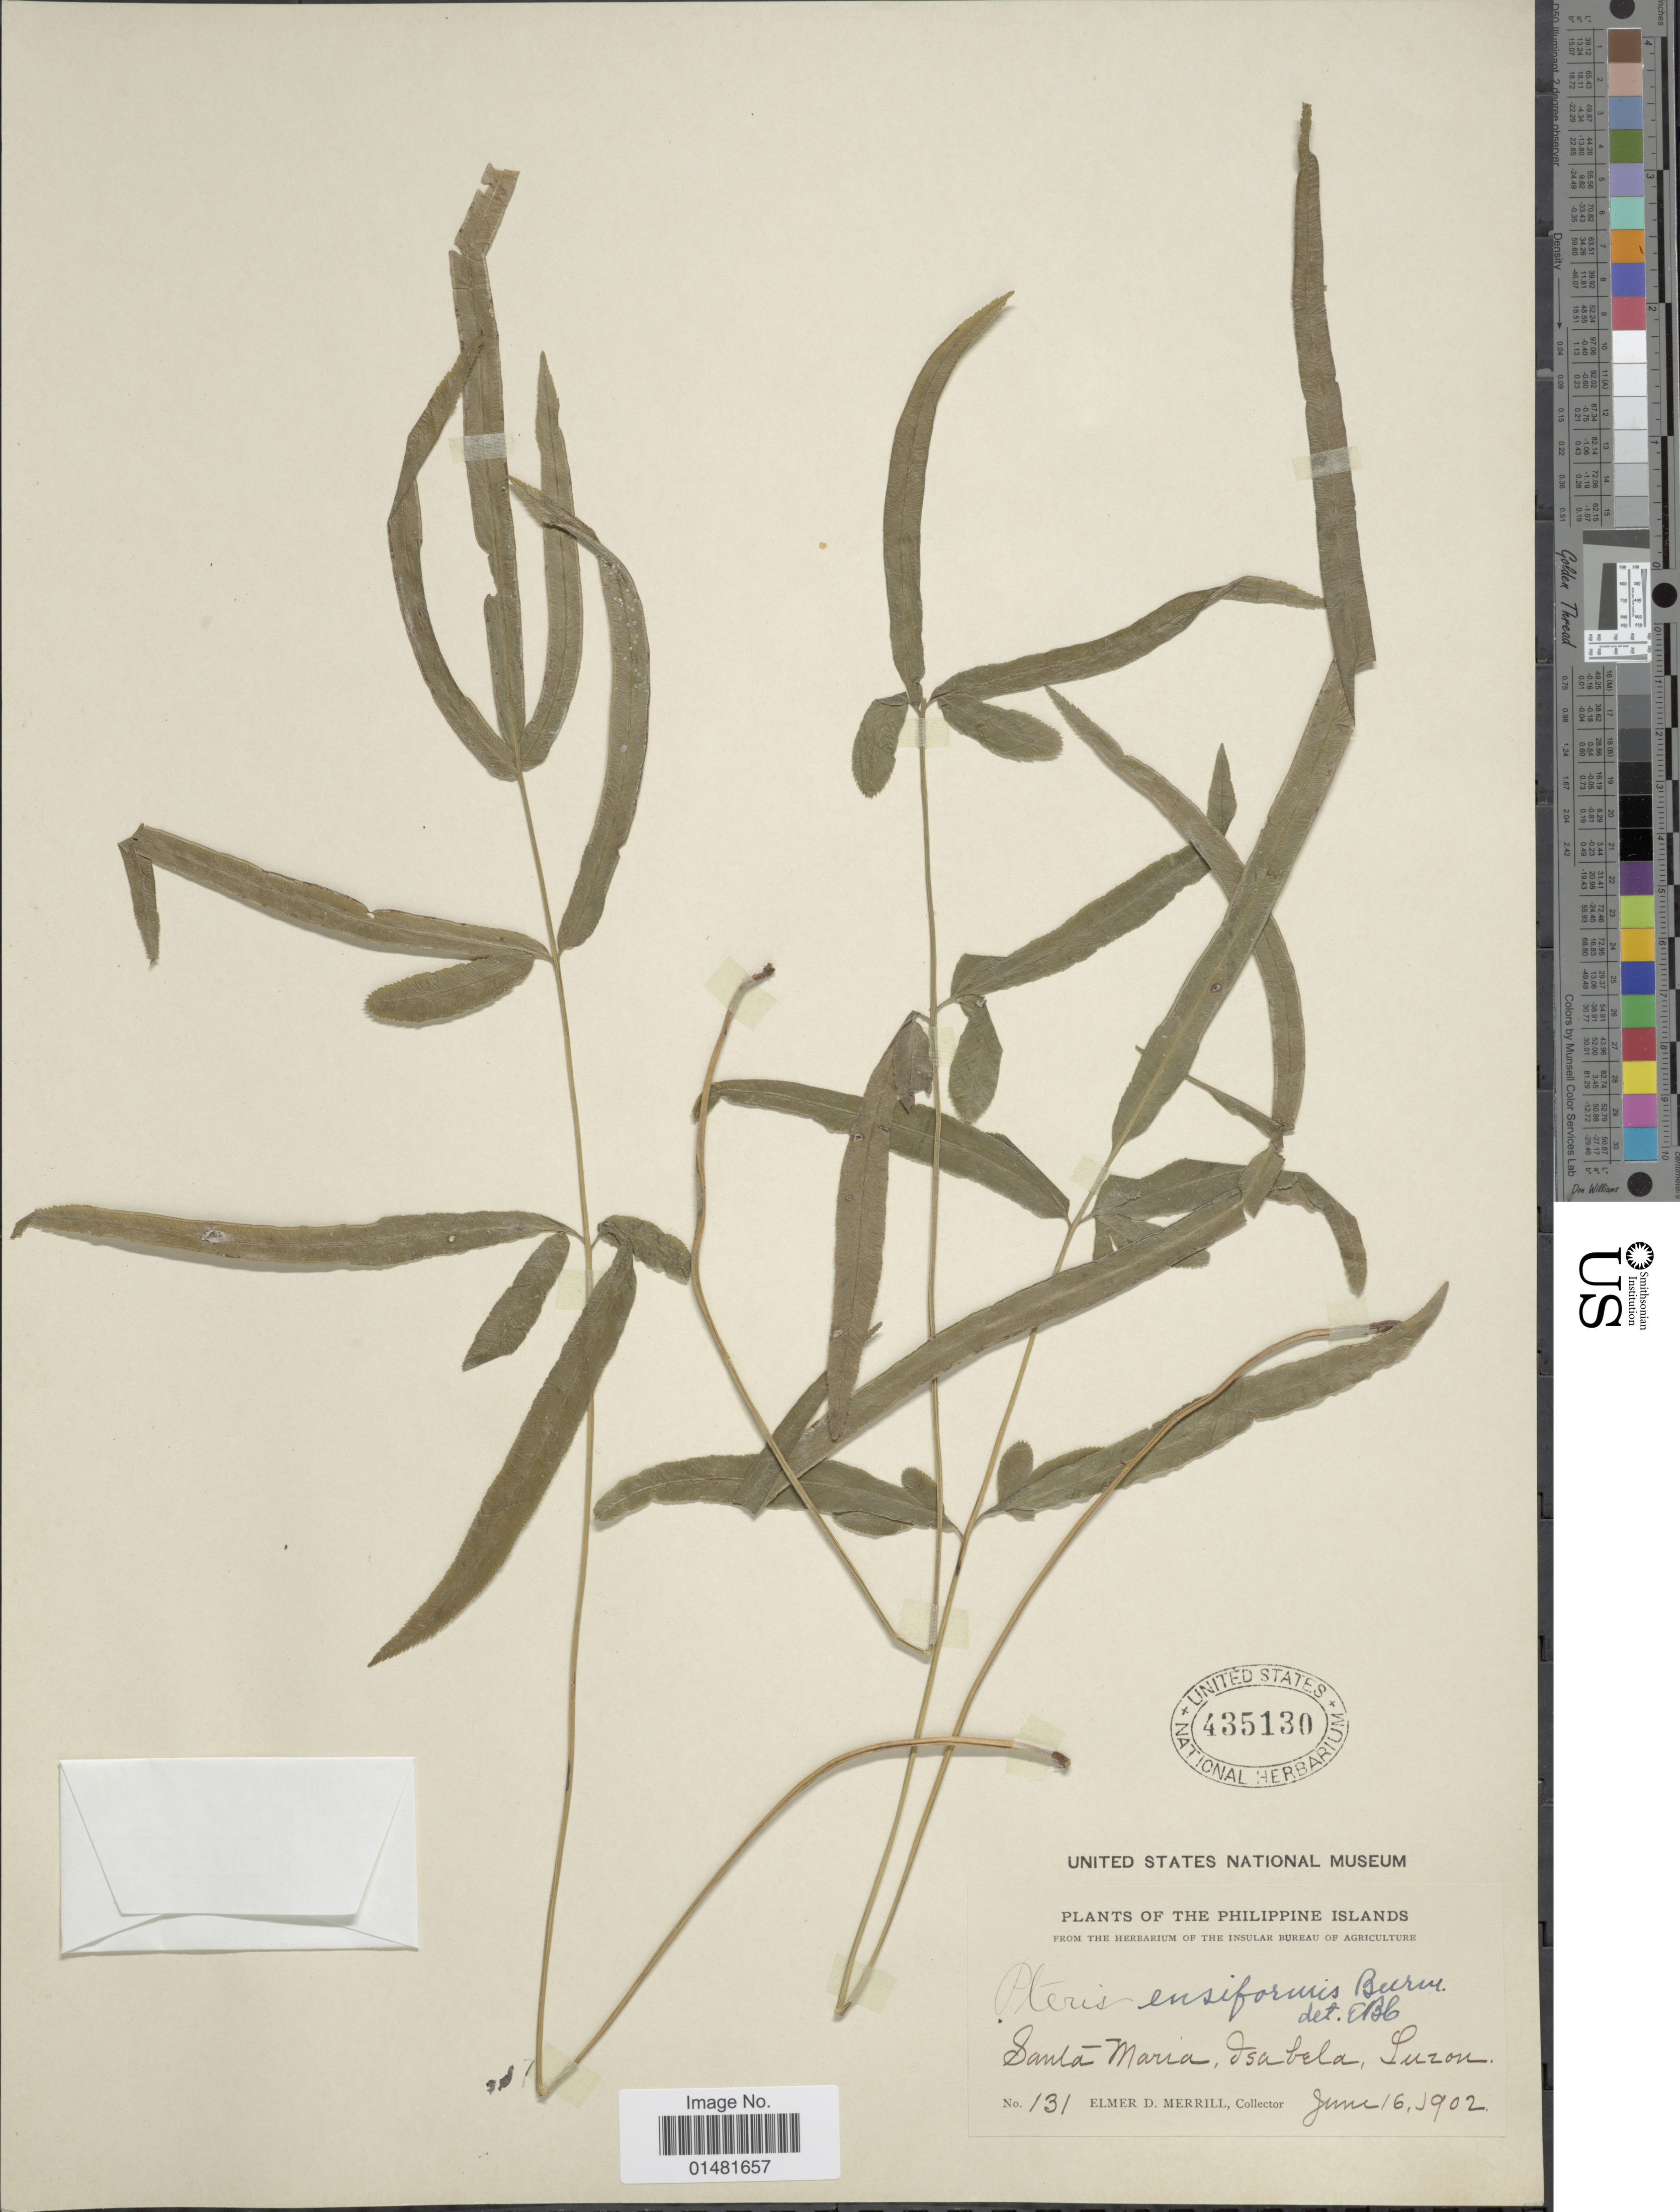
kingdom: Plantae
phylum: Tracheophyta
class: Polypodiopsida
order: Polypodiales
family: Pteridaceae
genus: Pteris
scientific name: Pteris ensiformis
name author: Burm. f.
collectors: E. D. Merrill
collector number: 131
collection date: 1902-06-16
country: Philippines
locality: Santa Maria, Isabela, Luzon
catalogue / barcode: US 435130